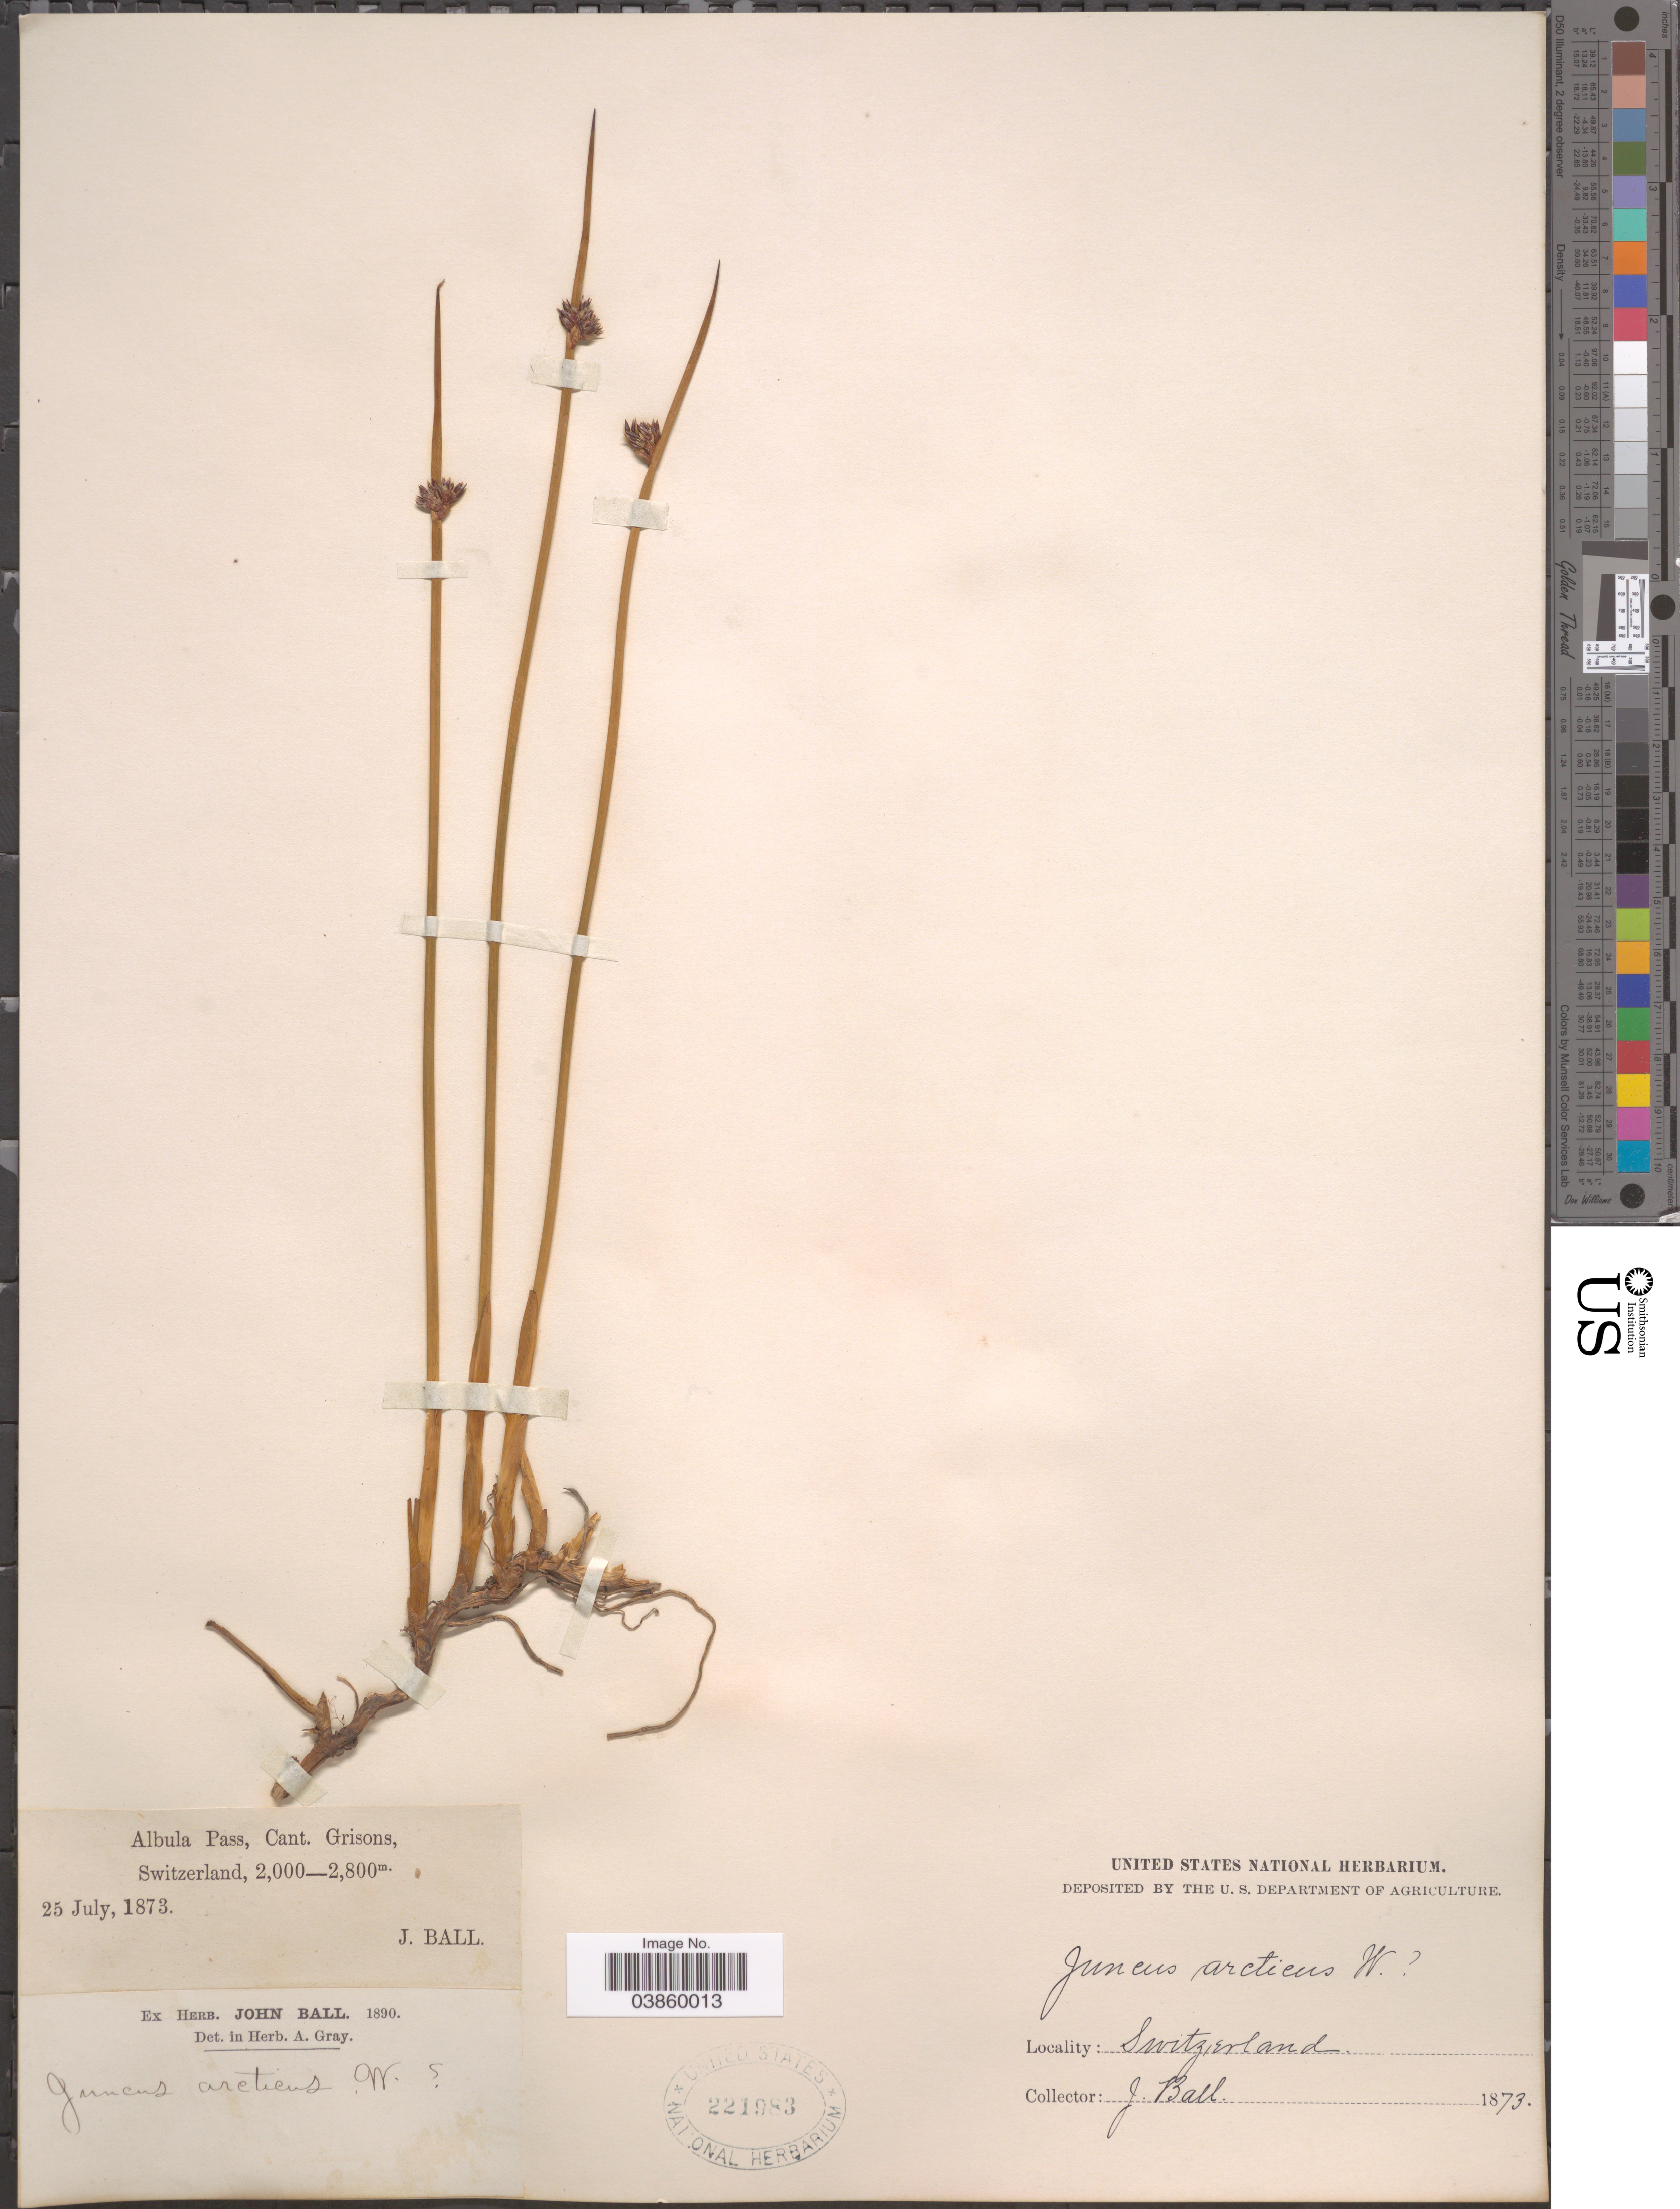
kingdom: Plantae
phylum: Tracheophyta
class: Liliopsida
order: Poales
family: Juncaceae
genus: Juncus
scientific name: Juncus arcticus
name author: Willd.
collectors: J. Ball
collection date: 1873-07-25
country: Switzerland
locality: Albula Pass, Cant. Grisons.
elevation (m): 2000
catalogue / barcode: US 221983